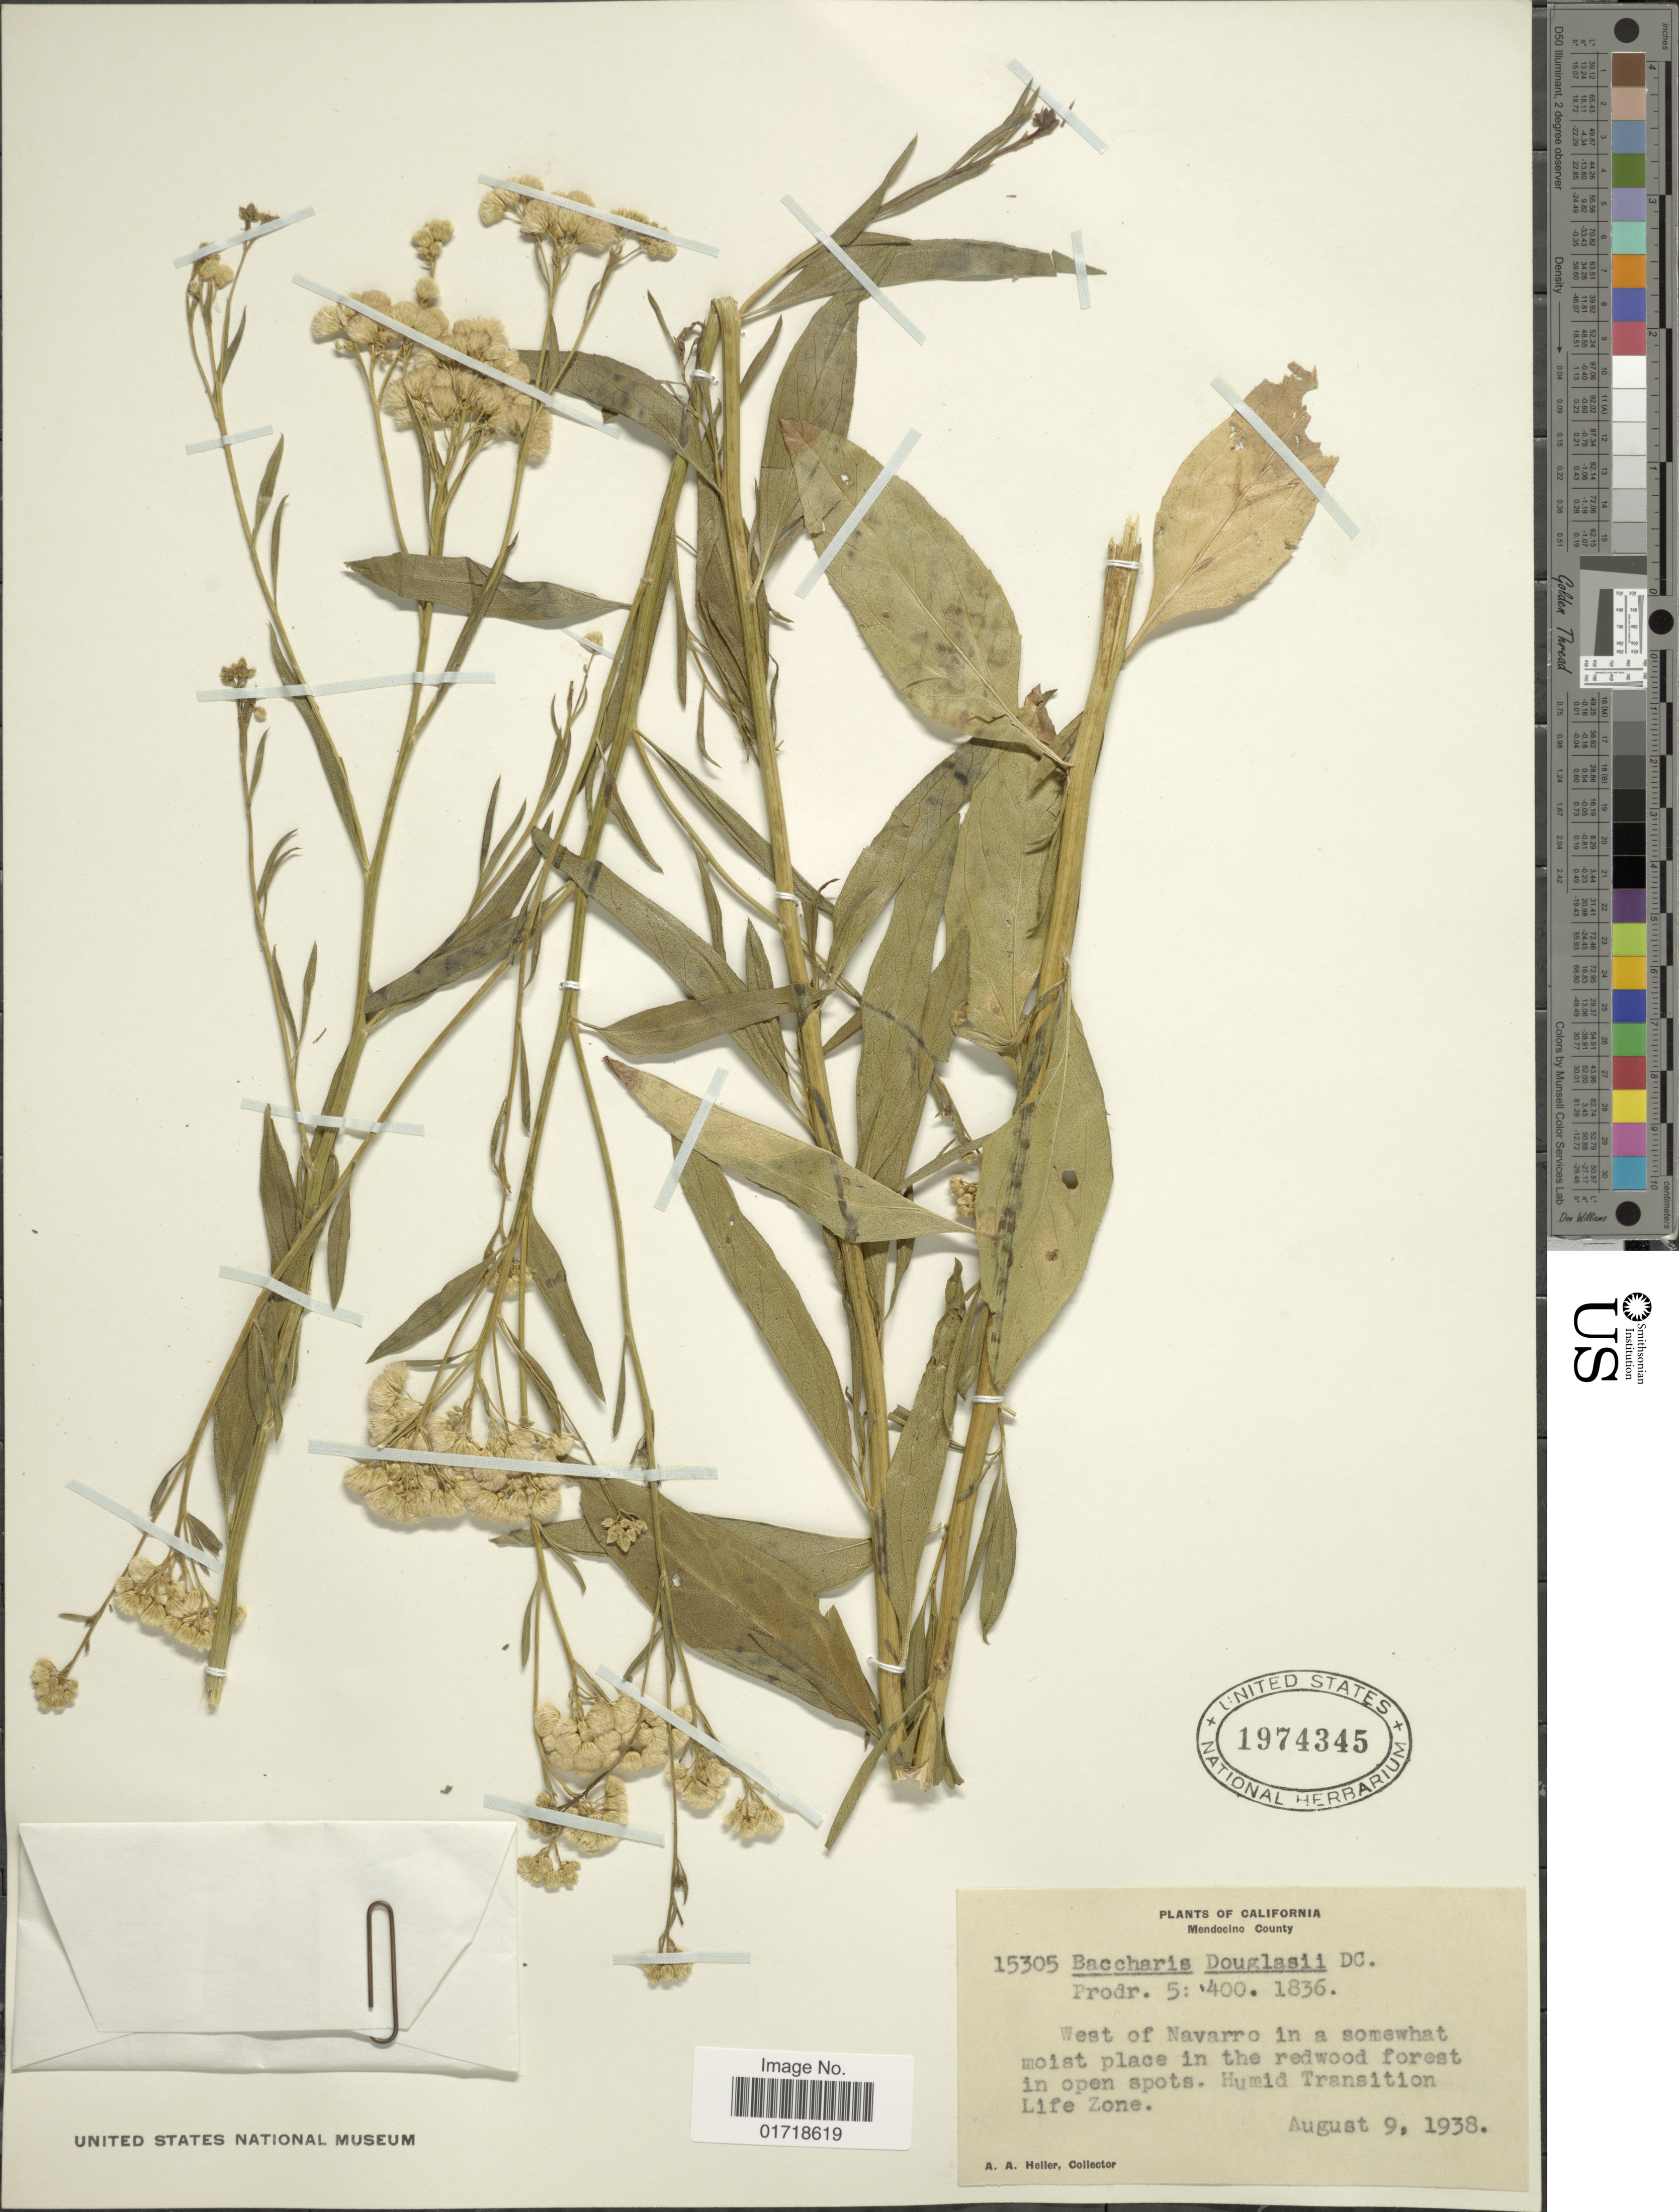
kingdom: Plantae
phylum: Tracheophyta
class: Magnoliopsida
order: Asterales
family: Asteraceae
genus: Baccharis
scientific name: Baccharis douglasii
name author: DC.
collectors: A. A. Heller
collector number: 15305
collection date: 1938-08-09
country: United States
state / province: California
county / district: Mendocino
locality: Mendocino County, West of Navarro in a somewhat moist place in the redwood forest in open spots, Humid Transition Life Zone.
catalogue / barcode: US 1974345